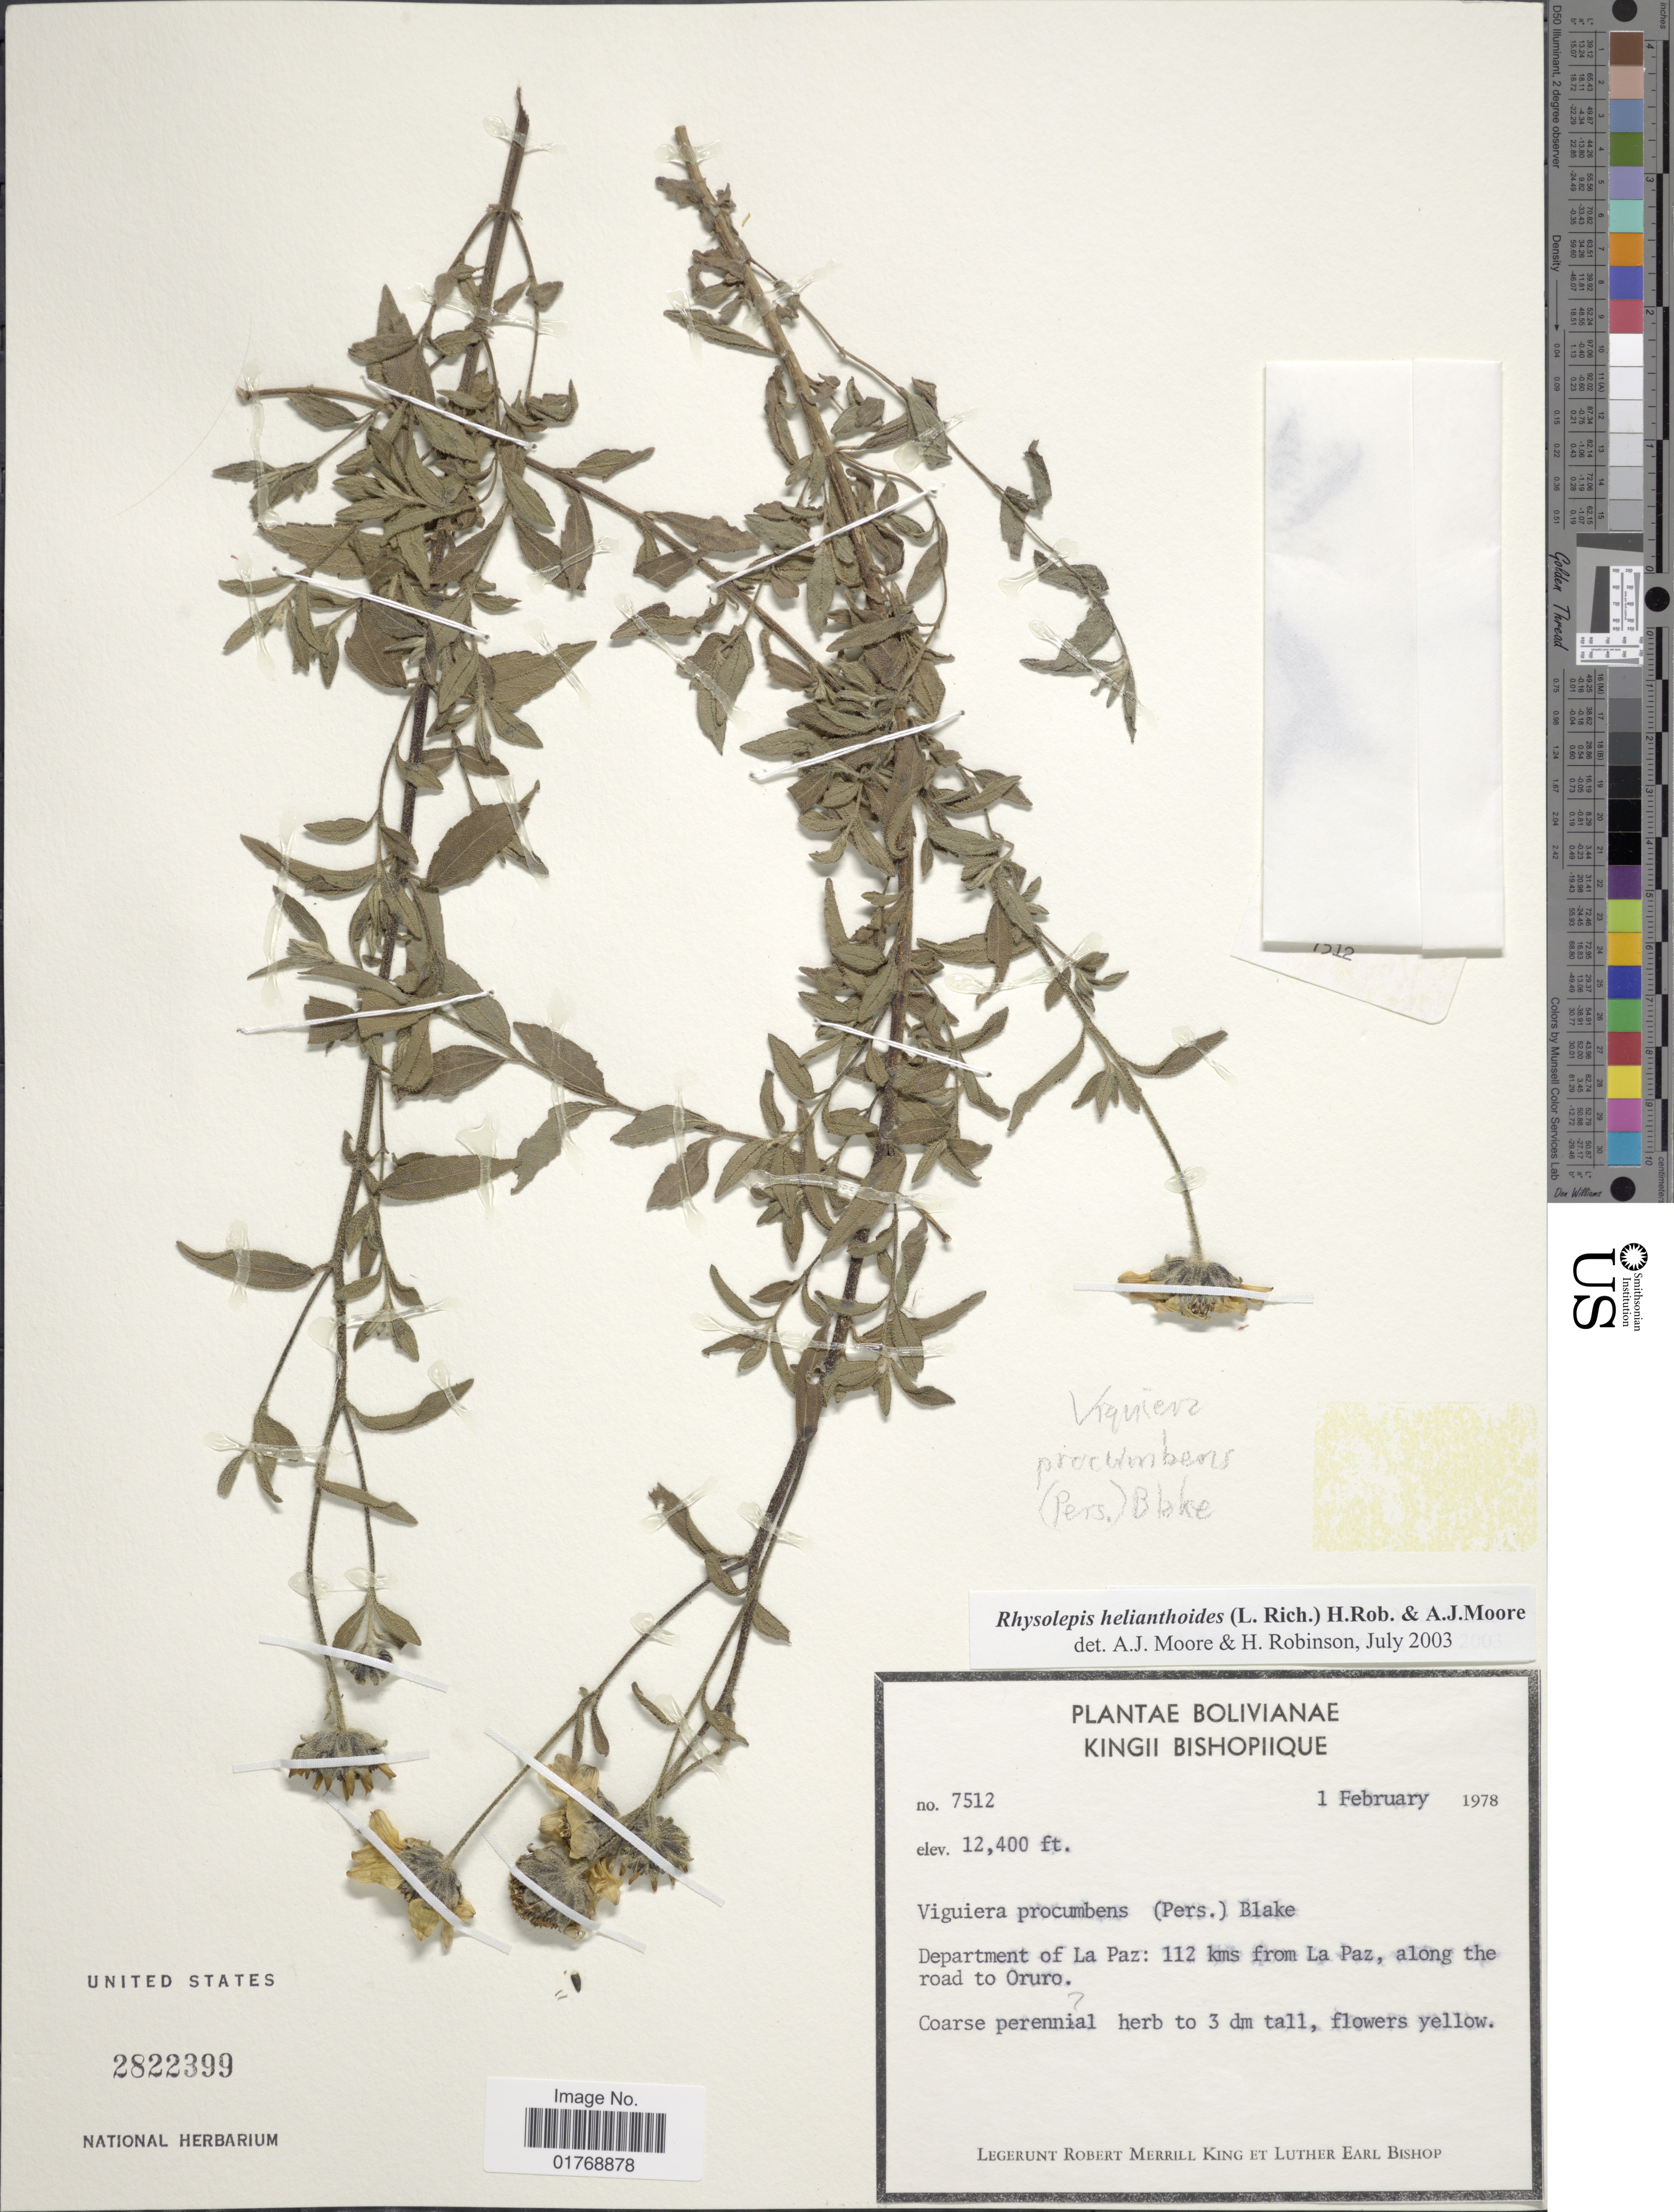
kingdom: Plantae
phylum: Tracheophyta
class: Magnoliopsida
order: Asterales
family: Asteraceae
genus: Viguiera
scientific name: Viguiera procumbens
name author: (Pers.) S.F. Blake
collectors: R. M. King & L. E. Bishop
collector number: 7512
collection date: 1978-02-01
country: Bolivia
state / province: La Paz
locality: Department of La Paz: 112 kms from La Paz, along the road to Oruro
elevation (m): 3780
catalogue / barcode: US 2822399